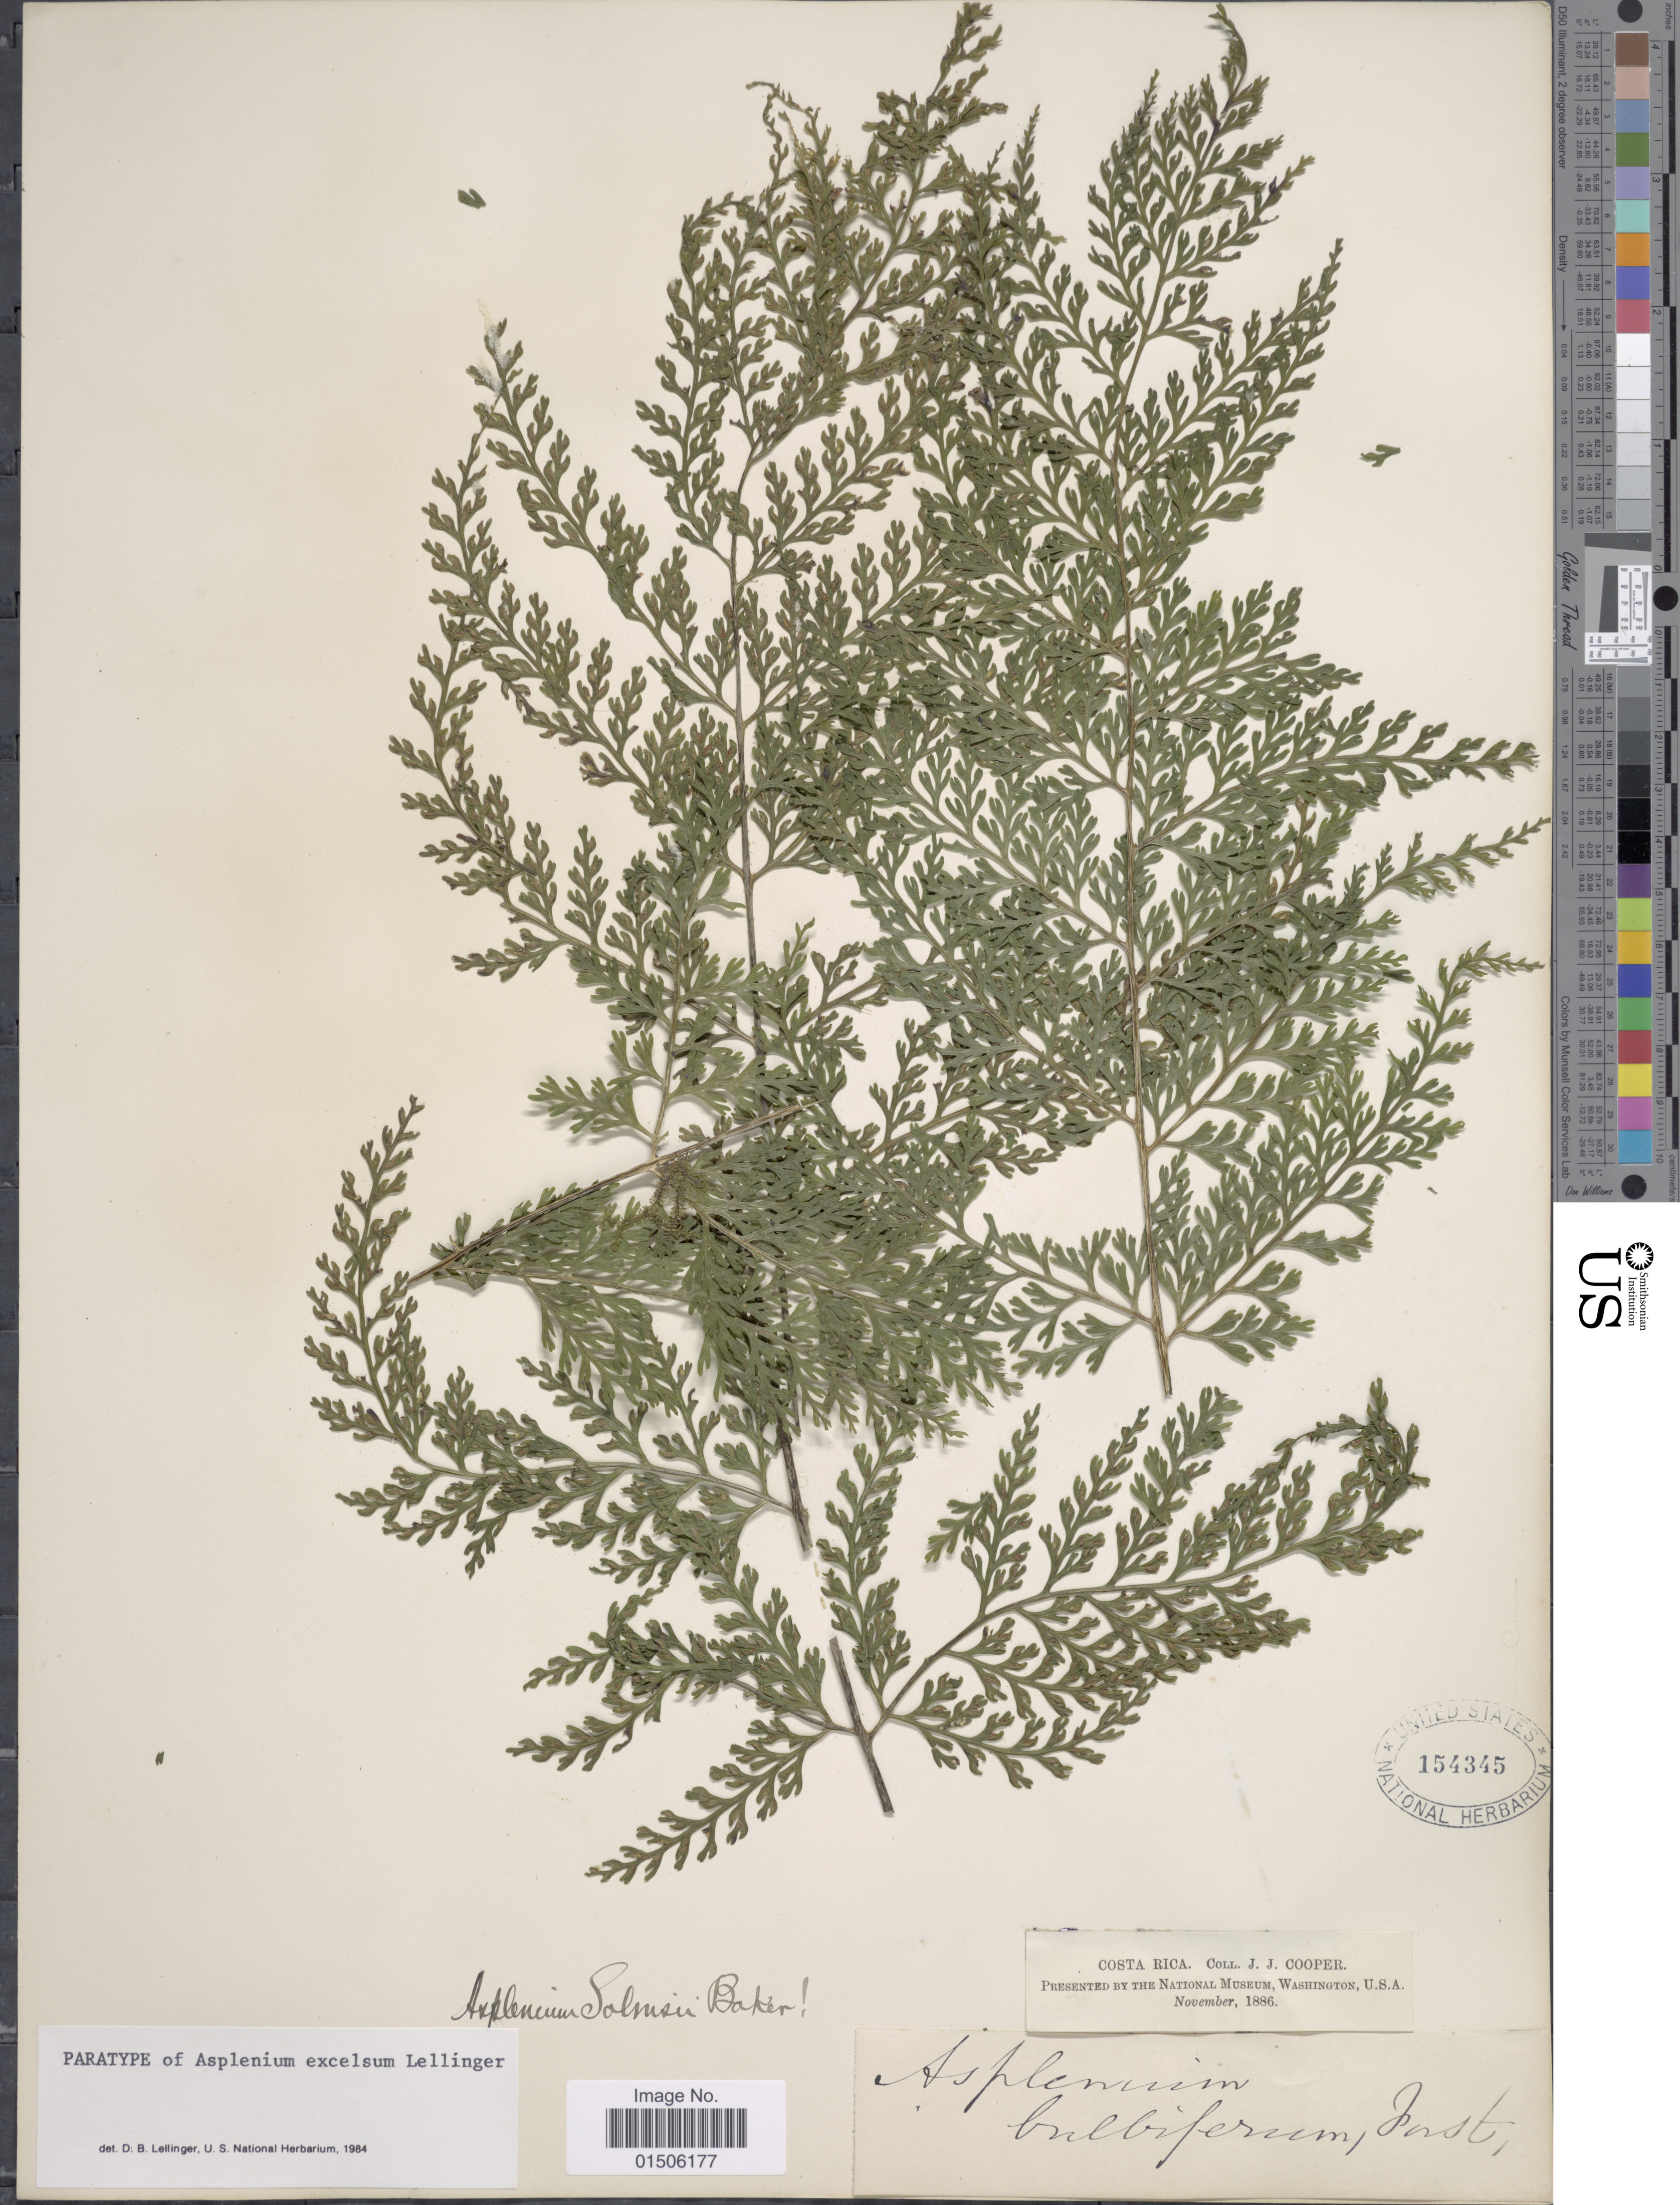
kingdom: Plantae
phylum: Tracheophyta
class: Polypodiopsida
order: Polypodiales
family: Aspleniaceae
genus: Asplenium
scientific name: Asplenium excelsum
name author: Lellinger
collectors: J. J. Cooper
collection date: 1886-11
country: Costa Rica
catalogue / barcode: US 154345